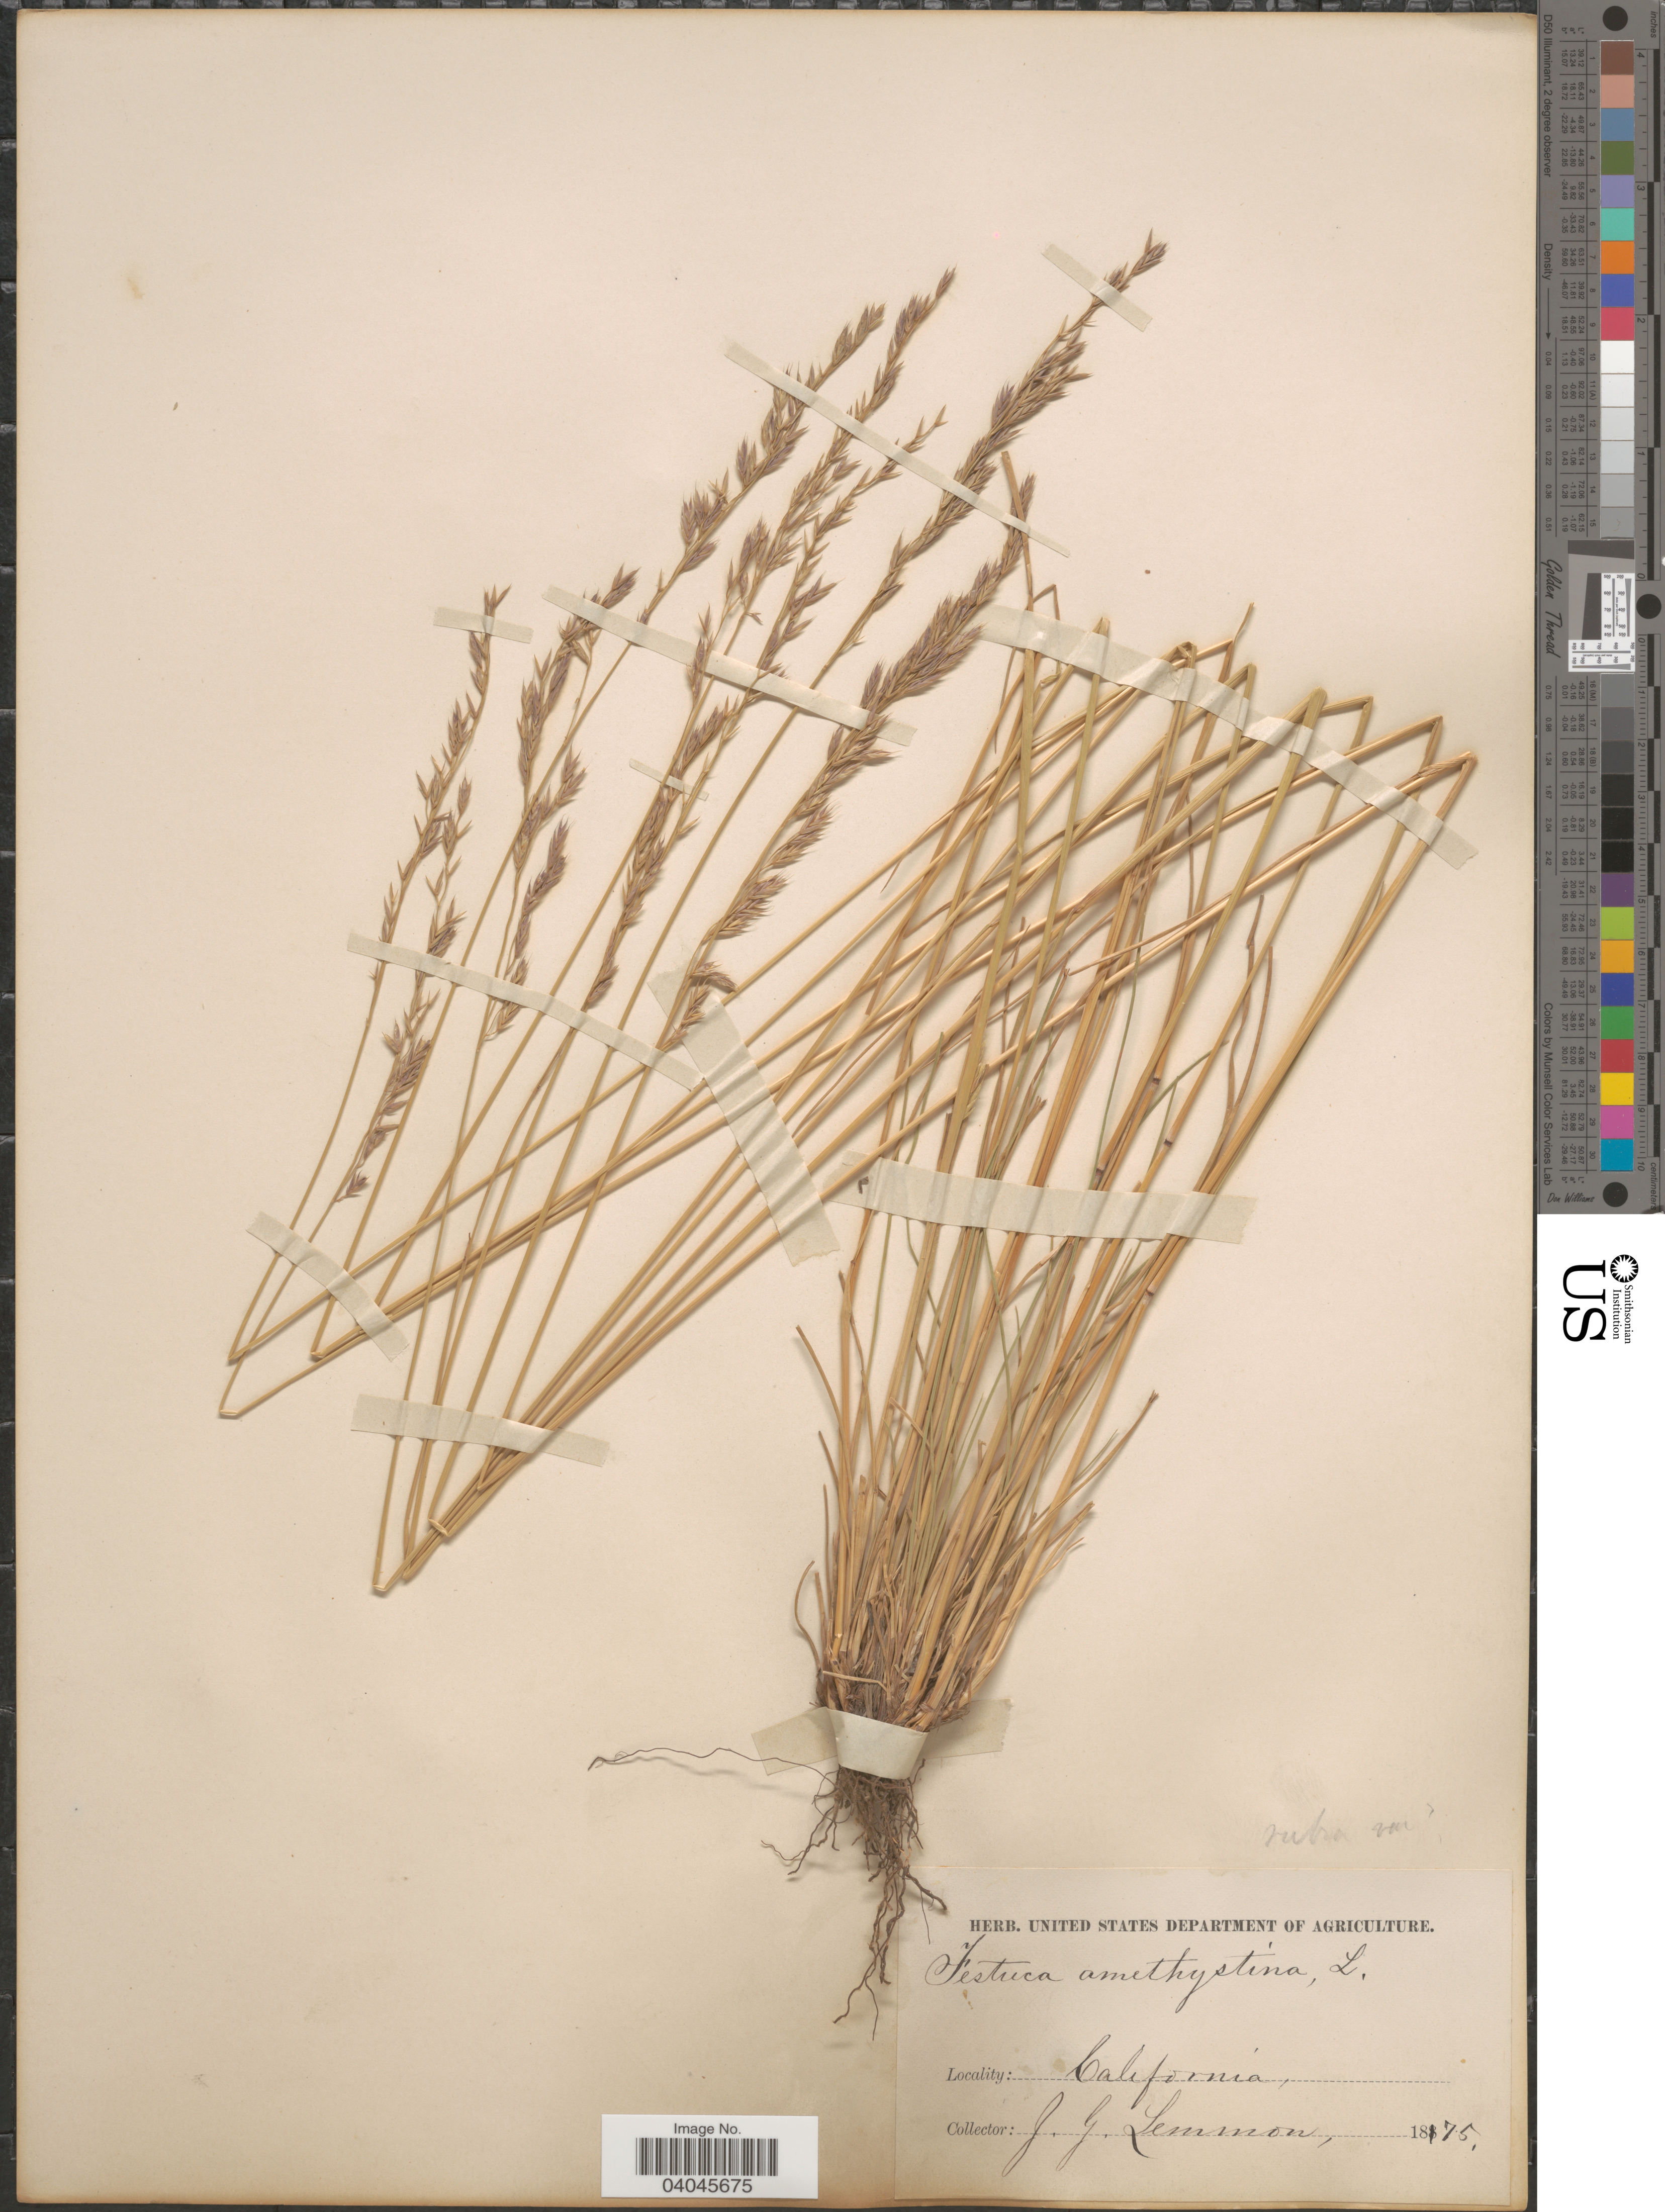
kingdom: Plantae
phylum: Tracheophyta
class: Liliopsida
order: Poales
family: Poaceae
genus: Festuca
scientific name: Festuca rubra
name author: L.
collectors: J. Lemmon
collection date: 1875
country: United States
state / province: California